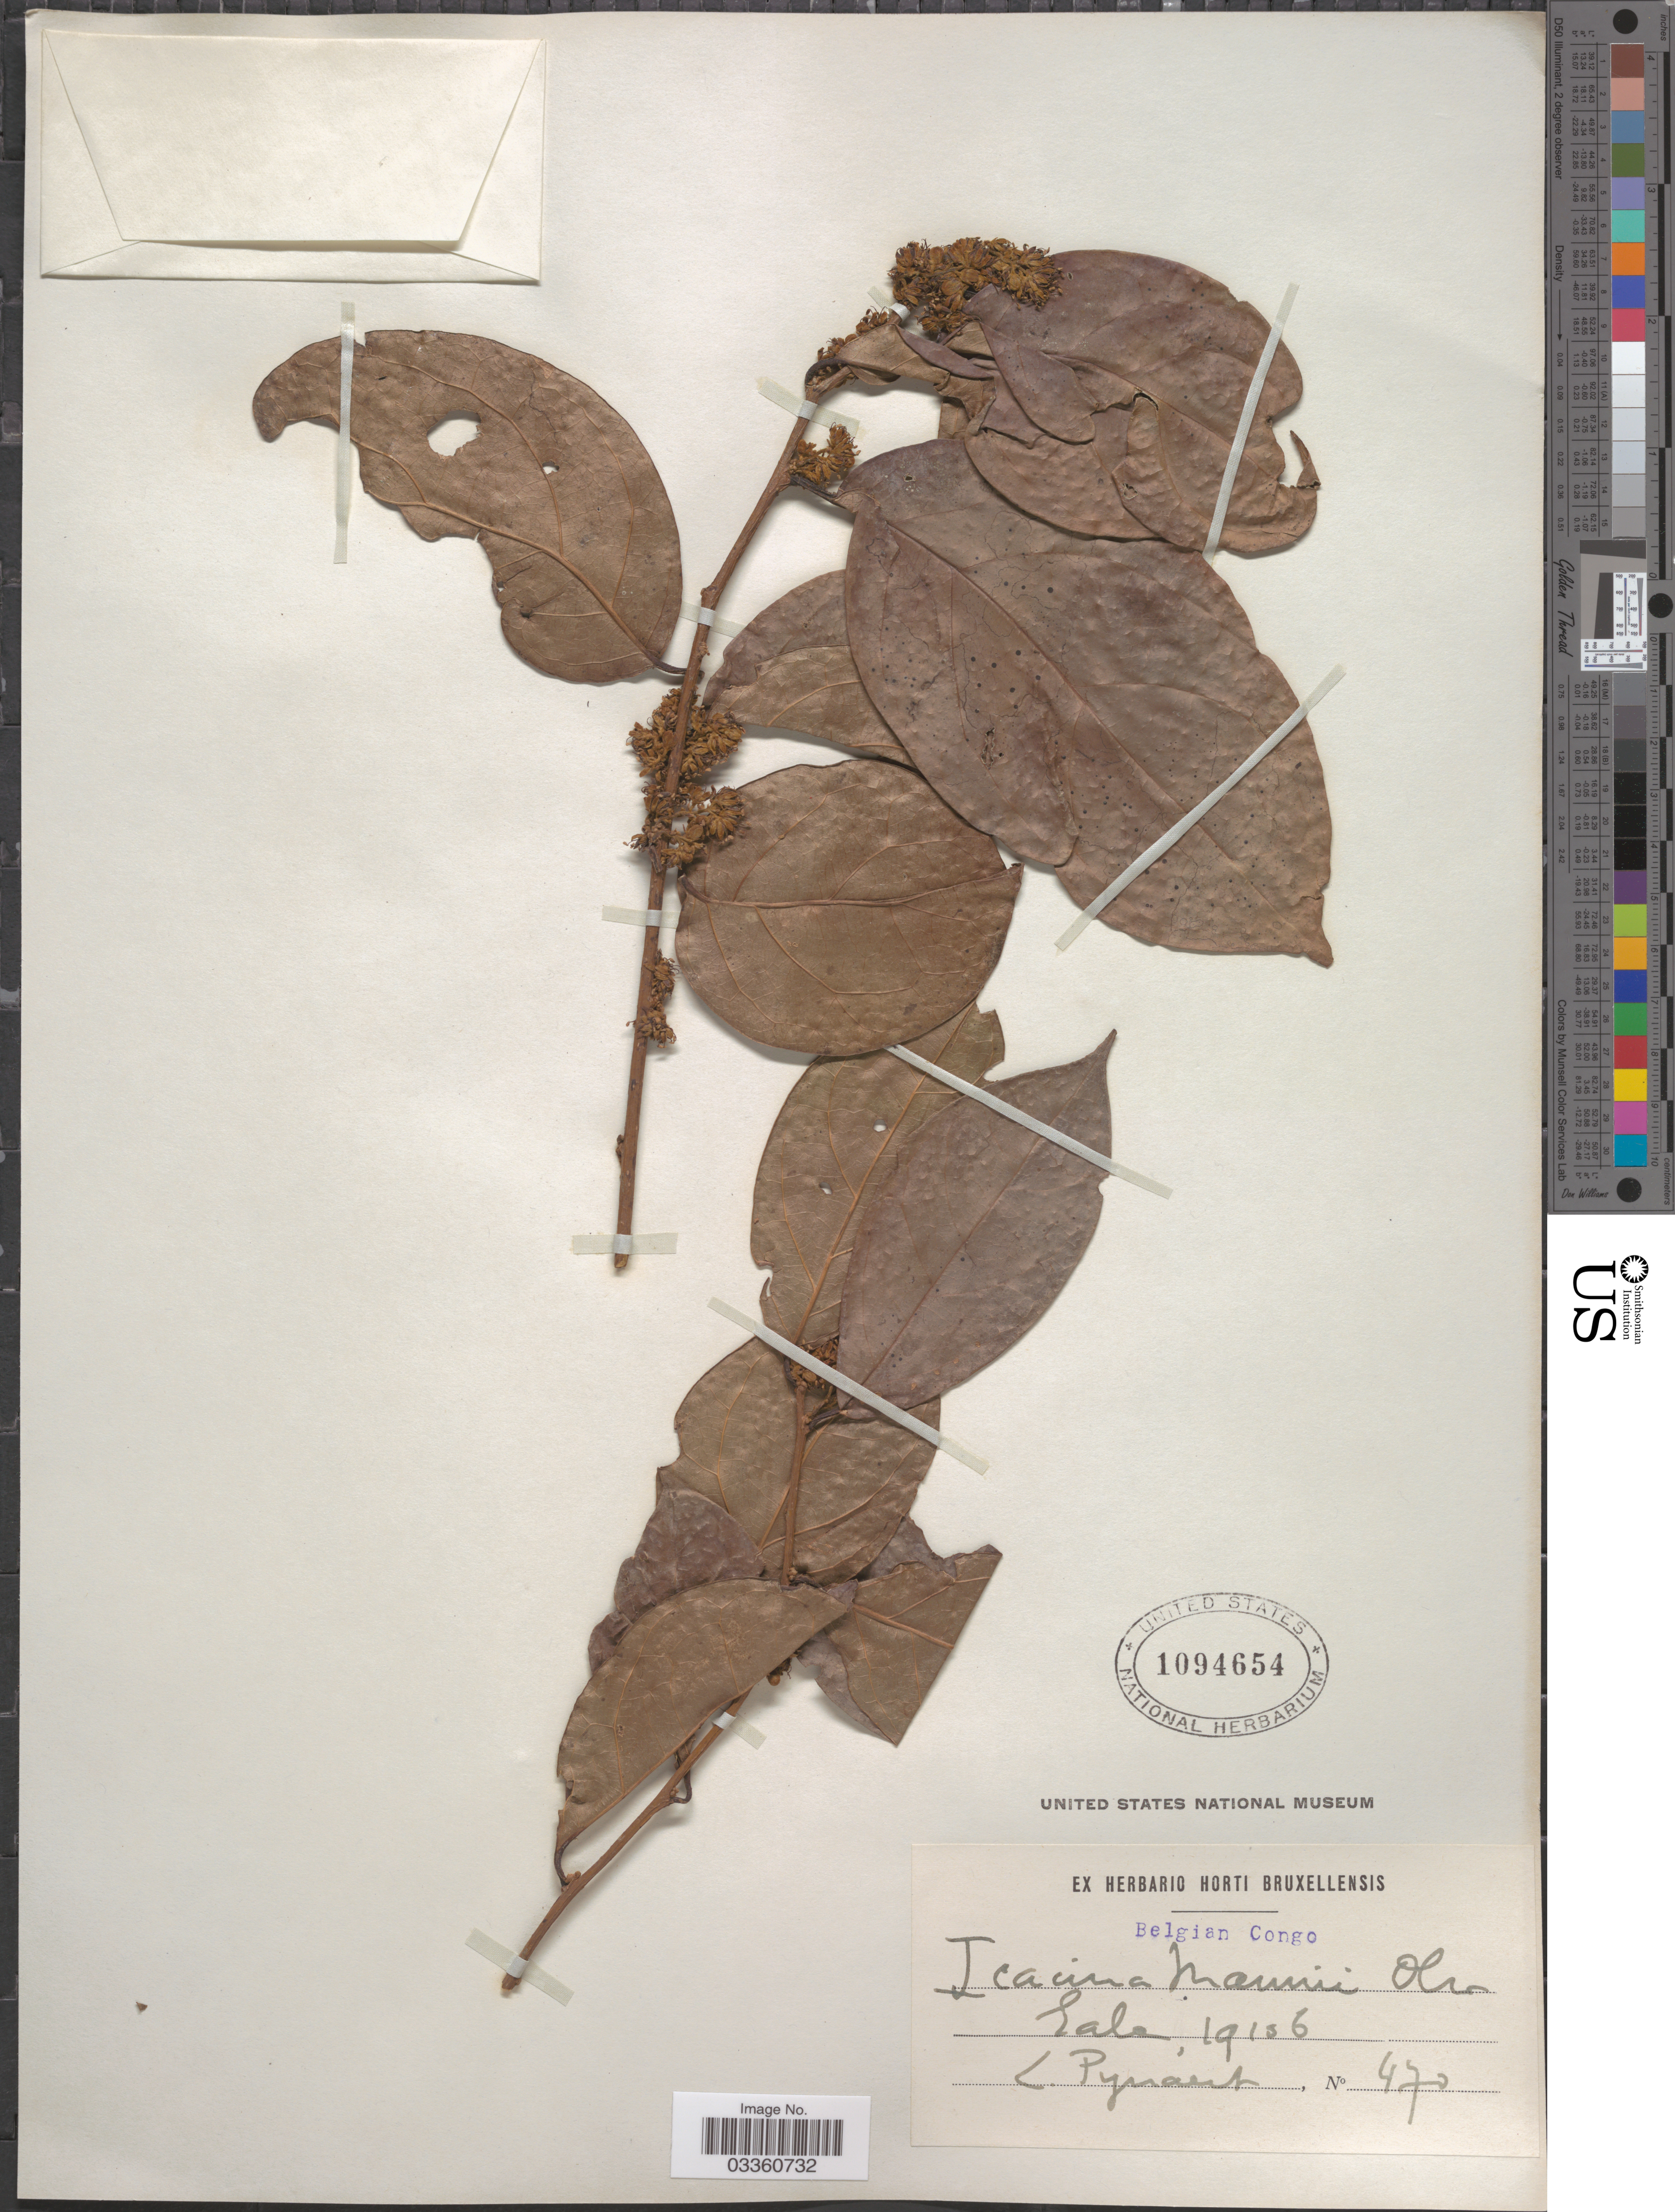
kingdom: Plantae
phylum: Tracheophyta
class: Magnoliopsida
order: Icacinales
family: Icacinaceae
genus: Icacina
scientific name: Icacina mannii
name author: Oliv.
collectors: L. Pynaert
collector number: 470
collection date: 1913/1916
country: Congo, Democratic Republic of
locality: Belgian Congo, Eala.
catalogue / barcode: US 1094654